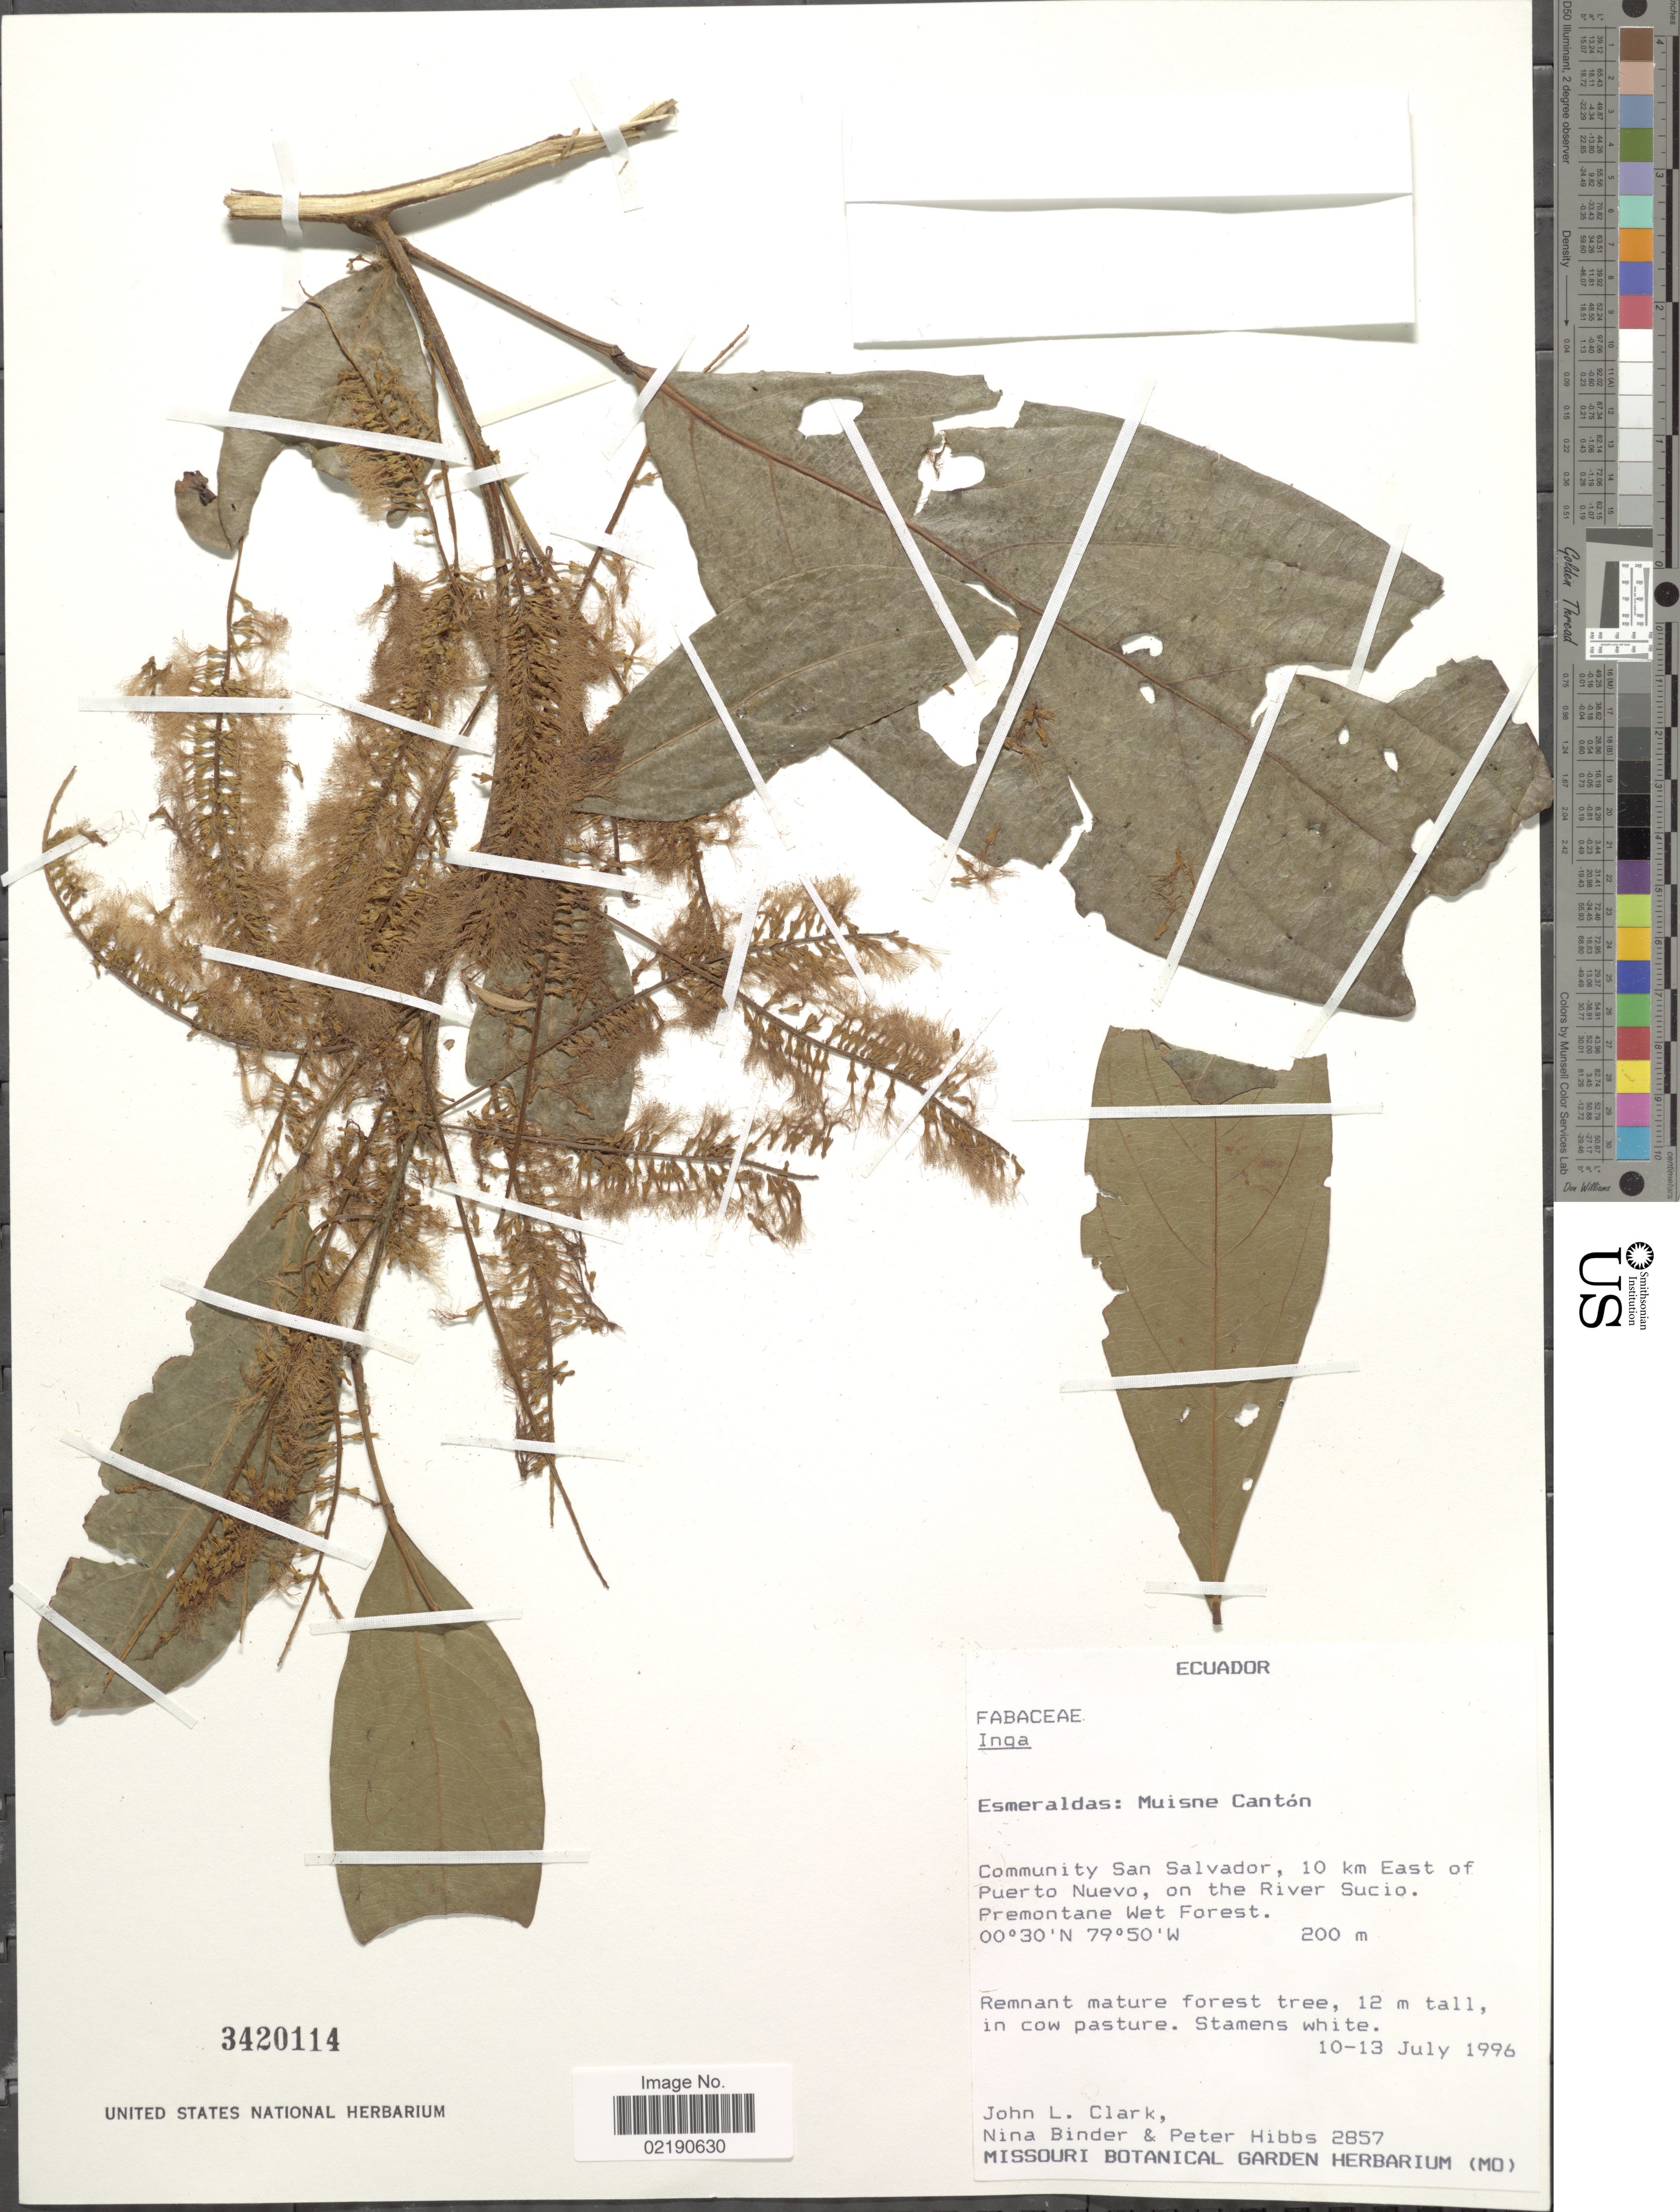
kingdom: Plantae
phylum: Tracheophyta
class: Magnoliopsida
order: Fabales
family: Fabaceae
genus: Inga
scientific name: Inga sp.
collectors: J. L. Clark, N. Binder & P. Hibbs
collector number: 2857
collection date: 1996-07-10/1996-07-13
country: Ecuador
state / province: Esmeraldas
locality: Muisne Canton, Community San Salvador, 10 km East of Puerto Nuevo, on the River Sucio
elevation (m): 200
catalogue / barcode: US 3420114